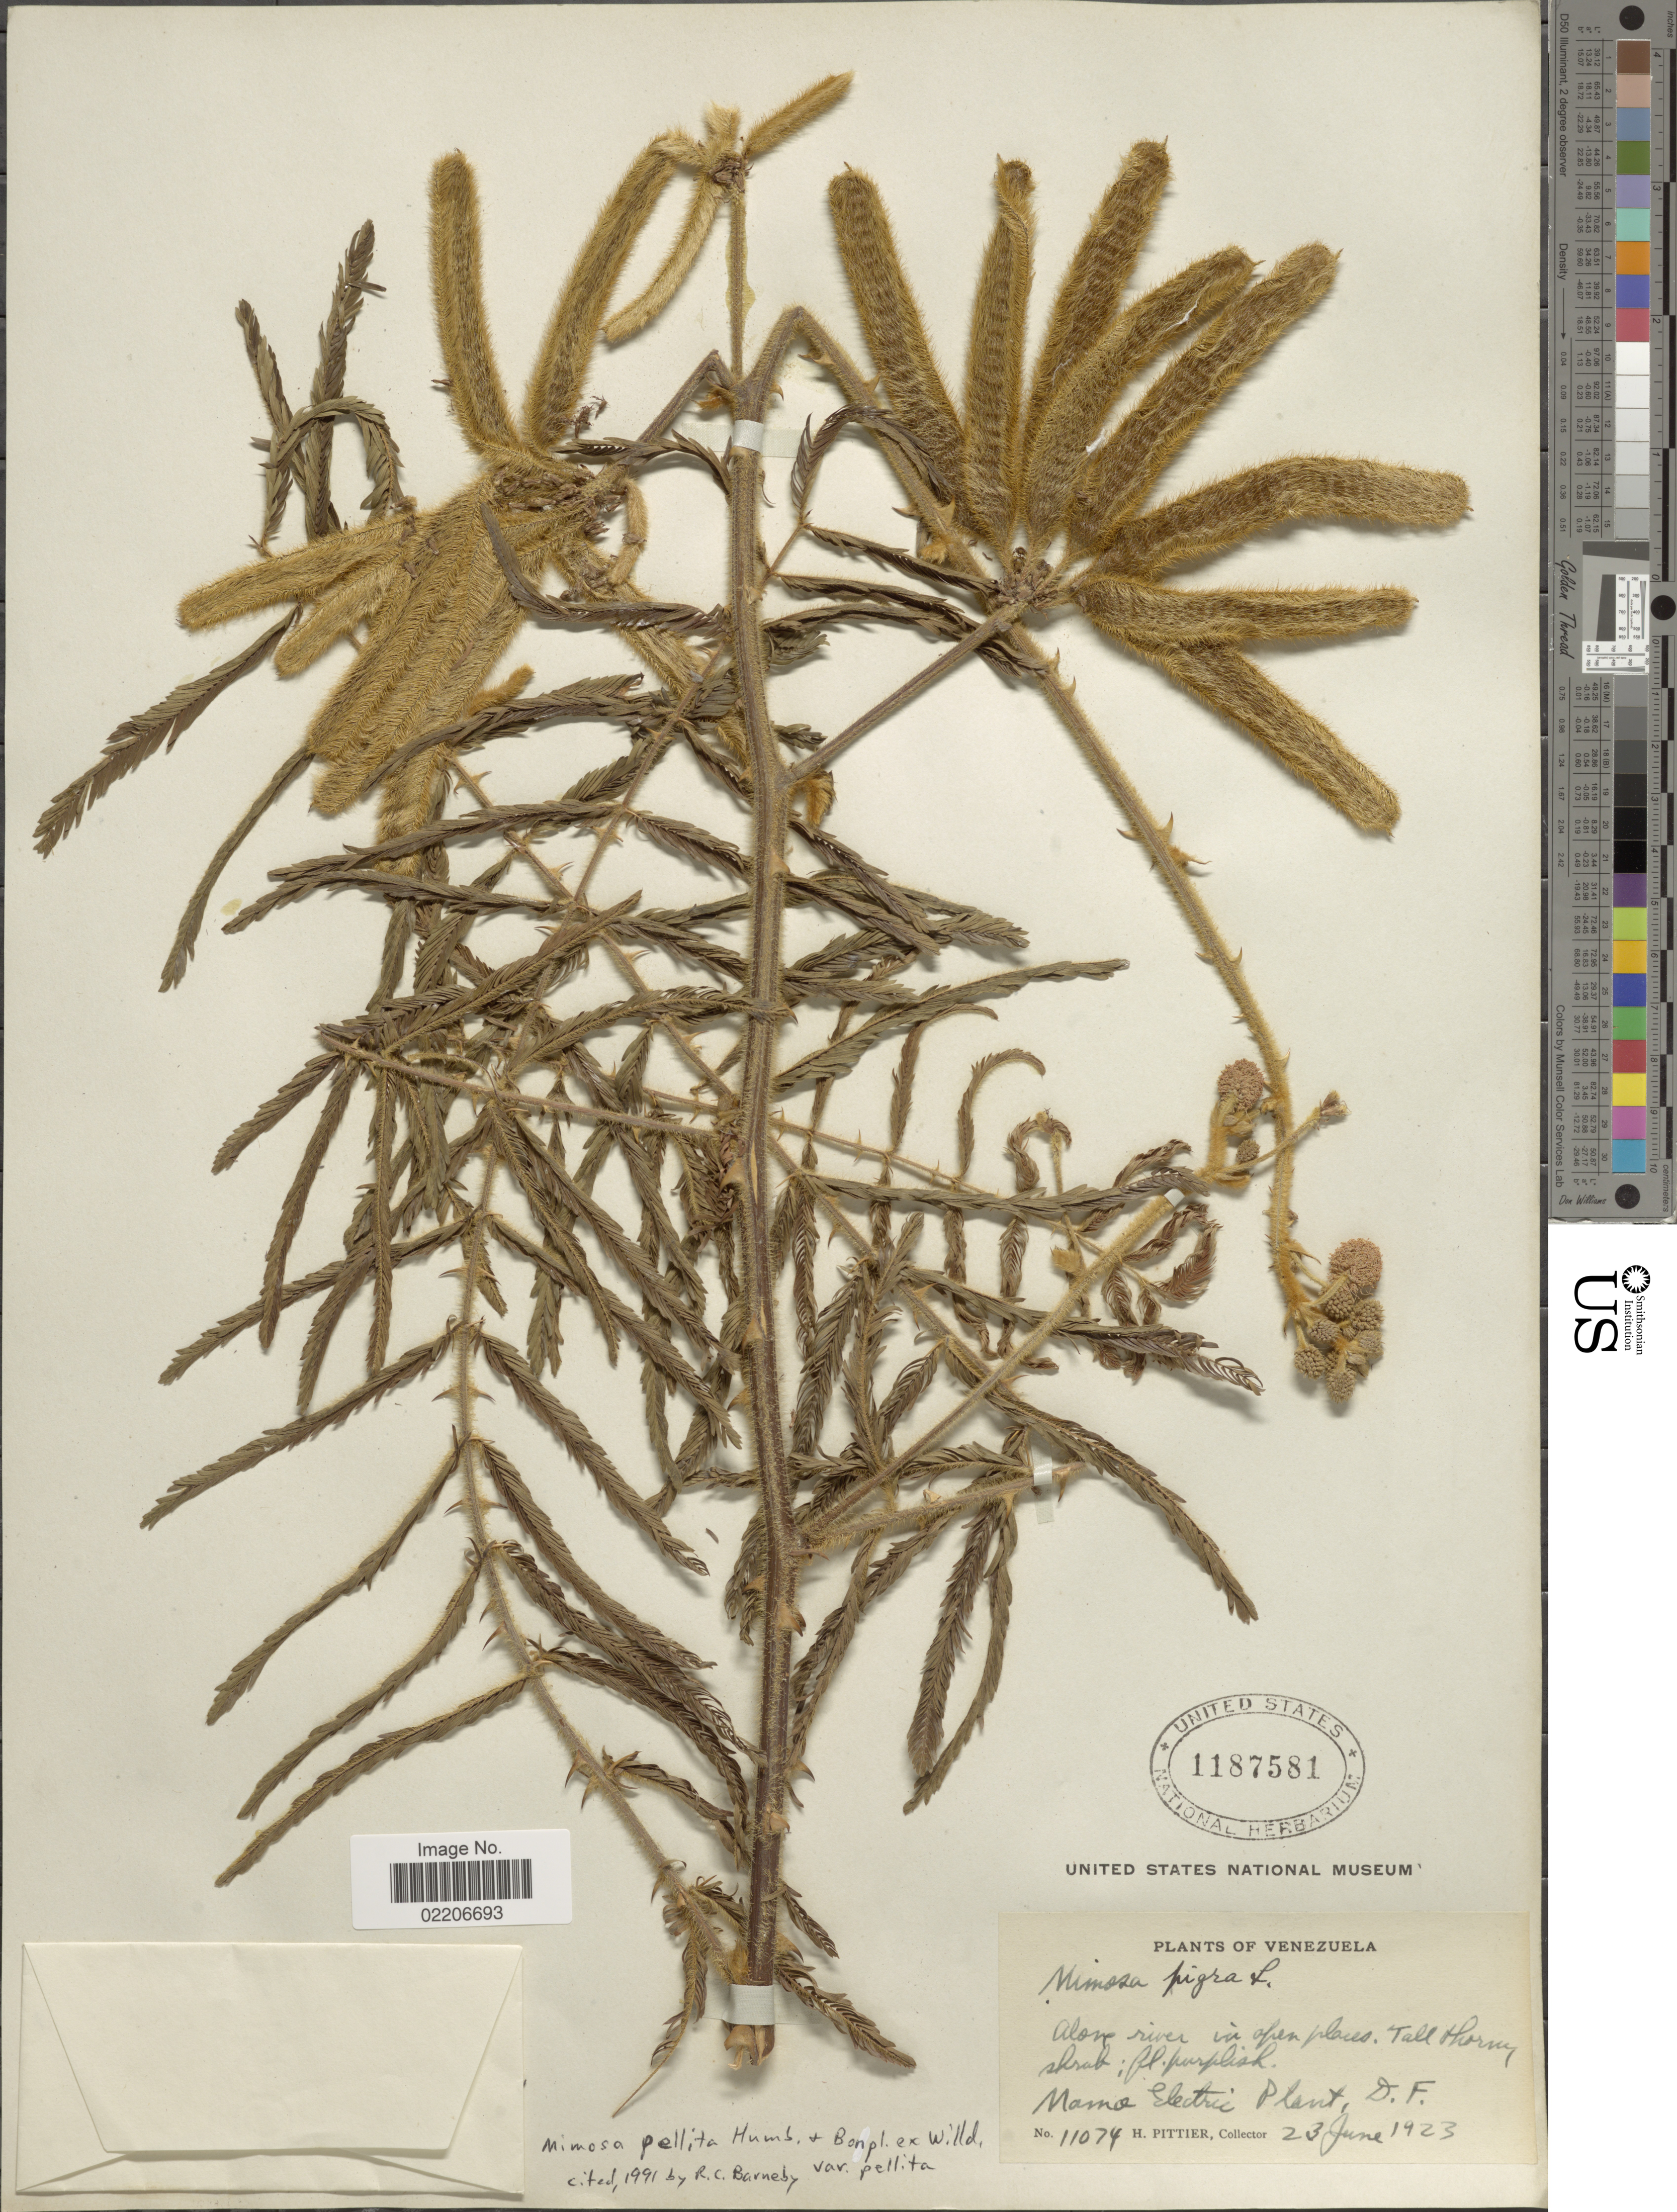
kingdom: Plantae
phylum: Tracheophyta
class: Magnoliopsida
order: Fabales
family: Fabaceae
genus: Mimosa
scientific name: Mimosa pellita var. pellita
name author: Humb. & Bonpl. ex Willd.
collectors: H. F. Pittier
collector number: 11074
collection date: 1923-06-23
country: Venezuela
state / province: Distrito Federal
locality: Mamo Electric Plant, D.F.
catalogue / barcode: US 1187581